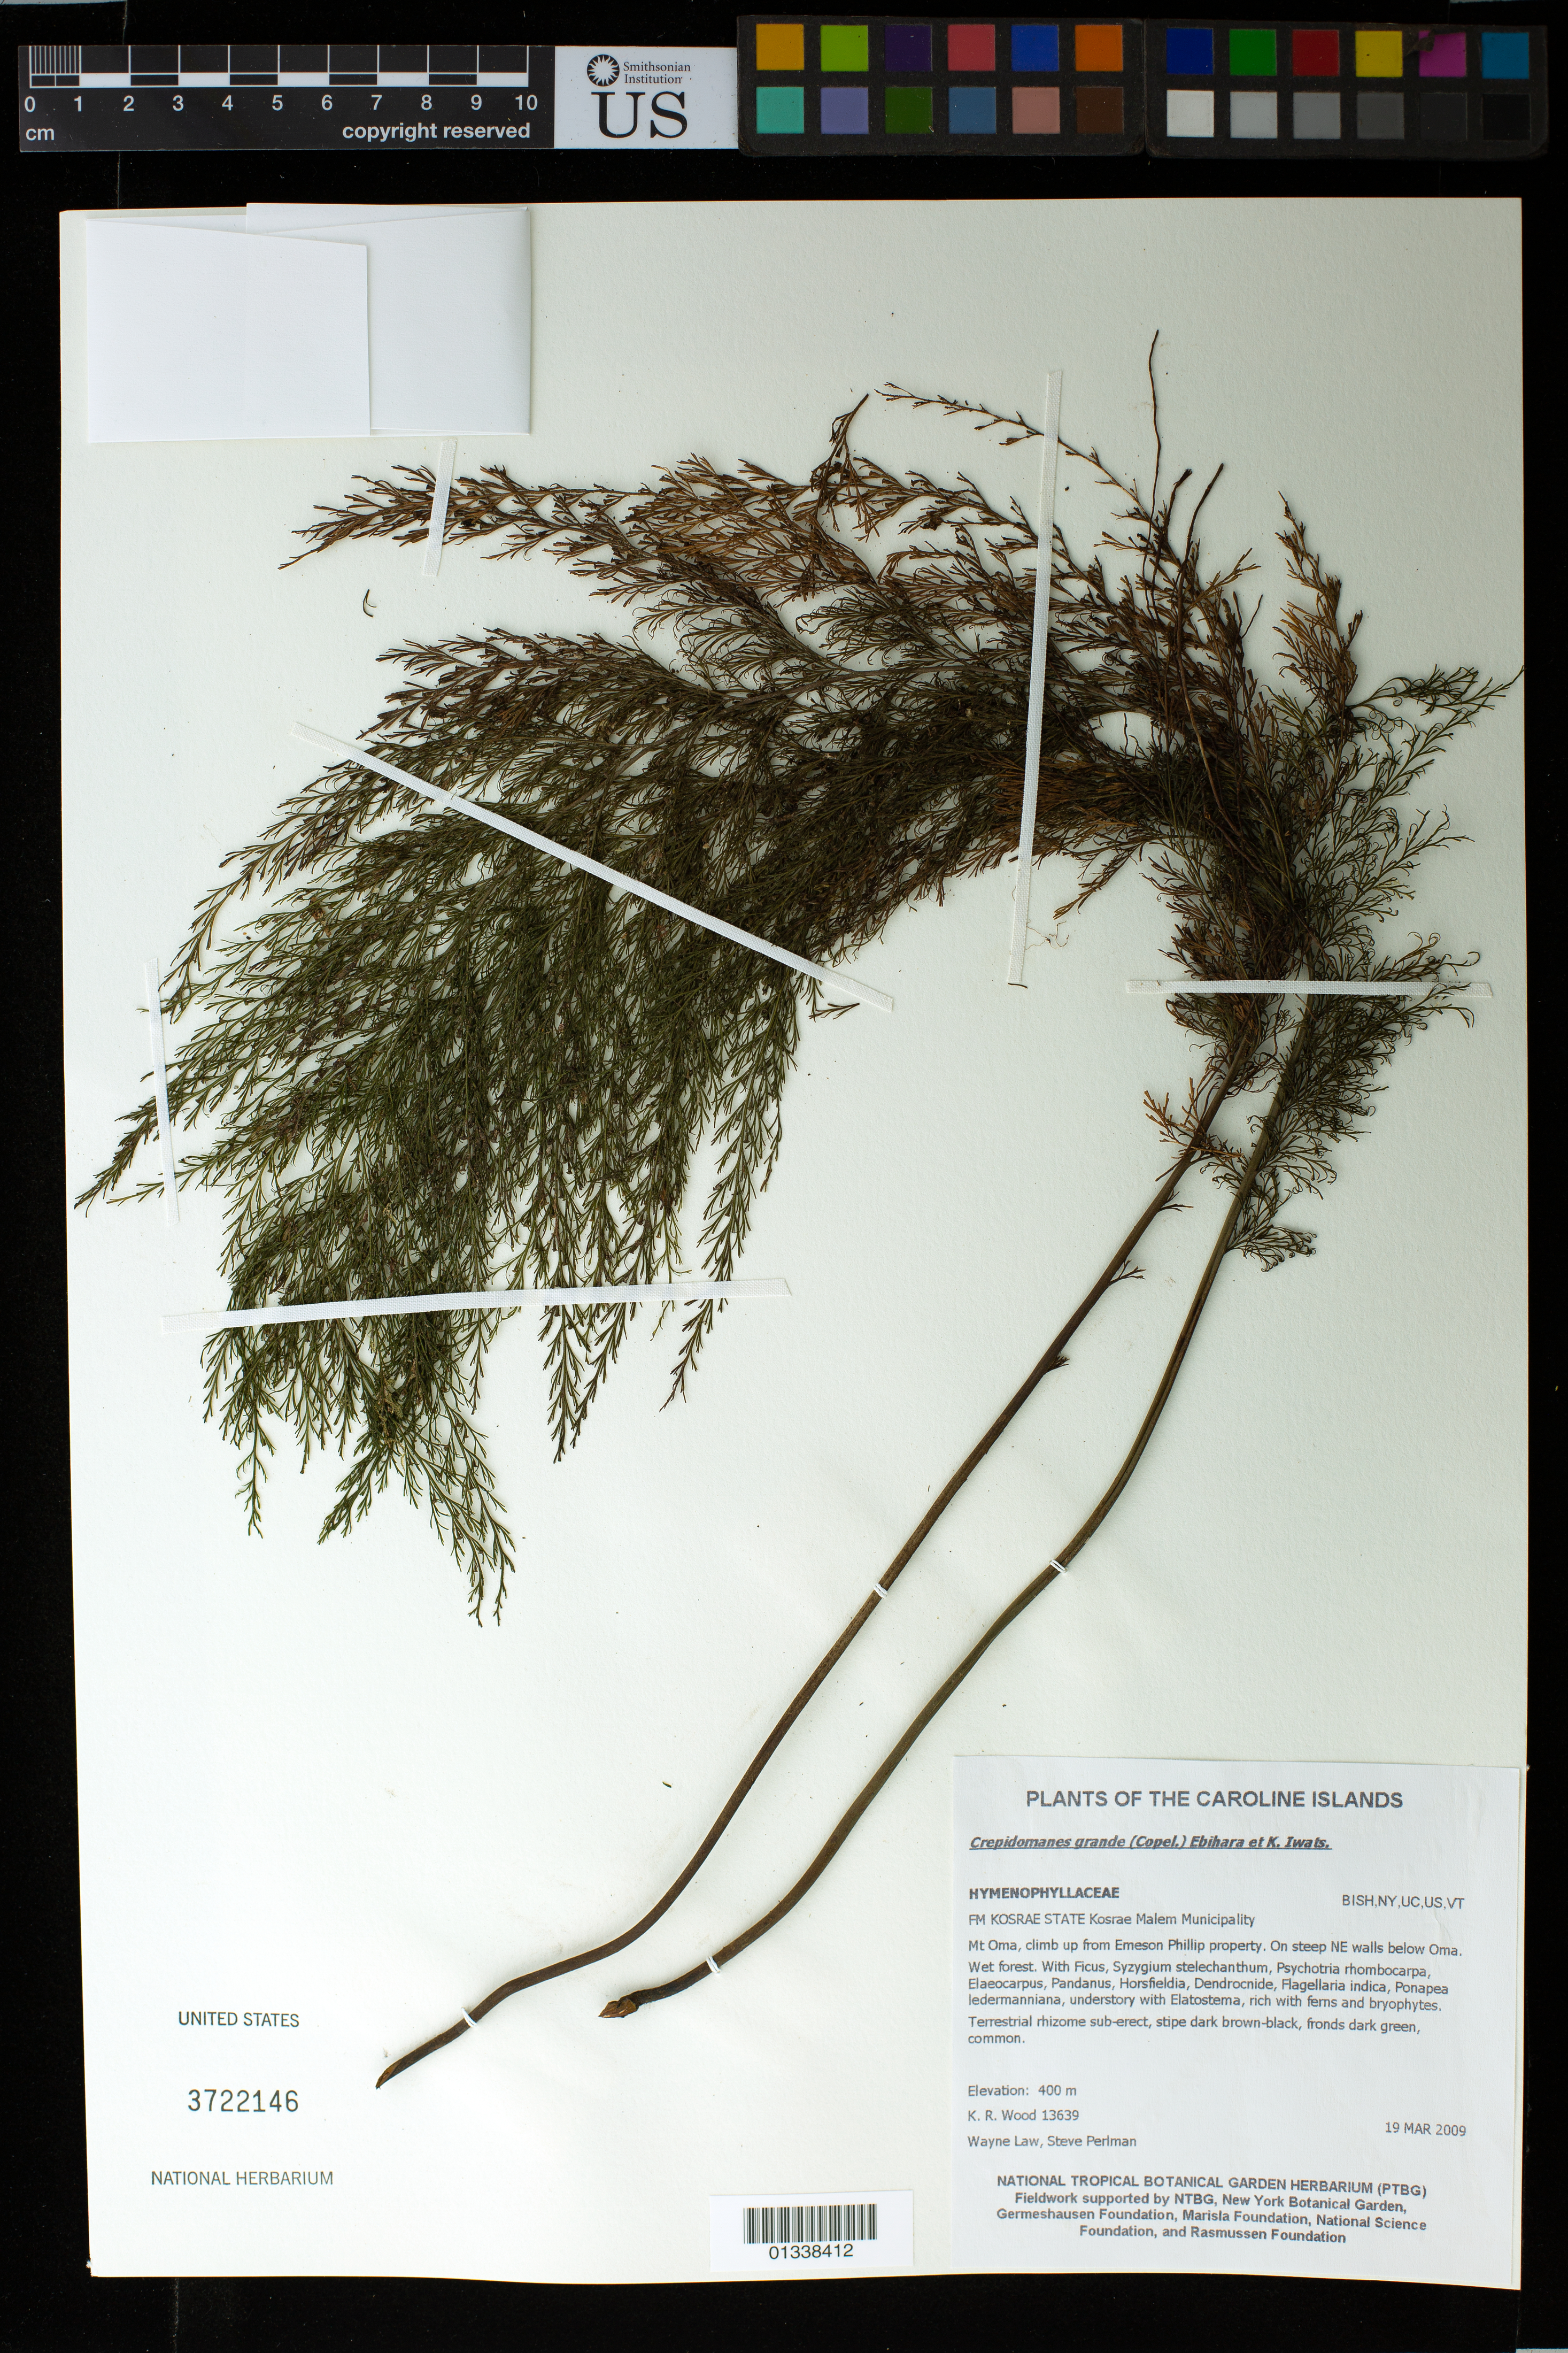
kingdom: Plantae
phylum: Tracheophyta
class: Polypodiopsida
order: Hymenophyllales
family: Hymenophyllaceae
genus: Crepidomanes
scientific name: Crepidomanes grande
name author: (Copel.) Ebihara & K. Iwats.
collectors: K. R. Wood, W. Law & S. P. Perlman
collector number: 13639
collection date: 2009-03-19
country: Micronesia, Federated States of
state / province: Kosrae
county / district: Malem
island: Kosrae [Kusaie]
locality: Kosrae Malem Municipality. Mt Oma, climb up from Emeson Phillip property. On steep NE walls below Oma.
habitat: Wet forest. Understory, rich with ferns and bryophytes.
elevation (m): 400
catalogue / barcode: US 3722146